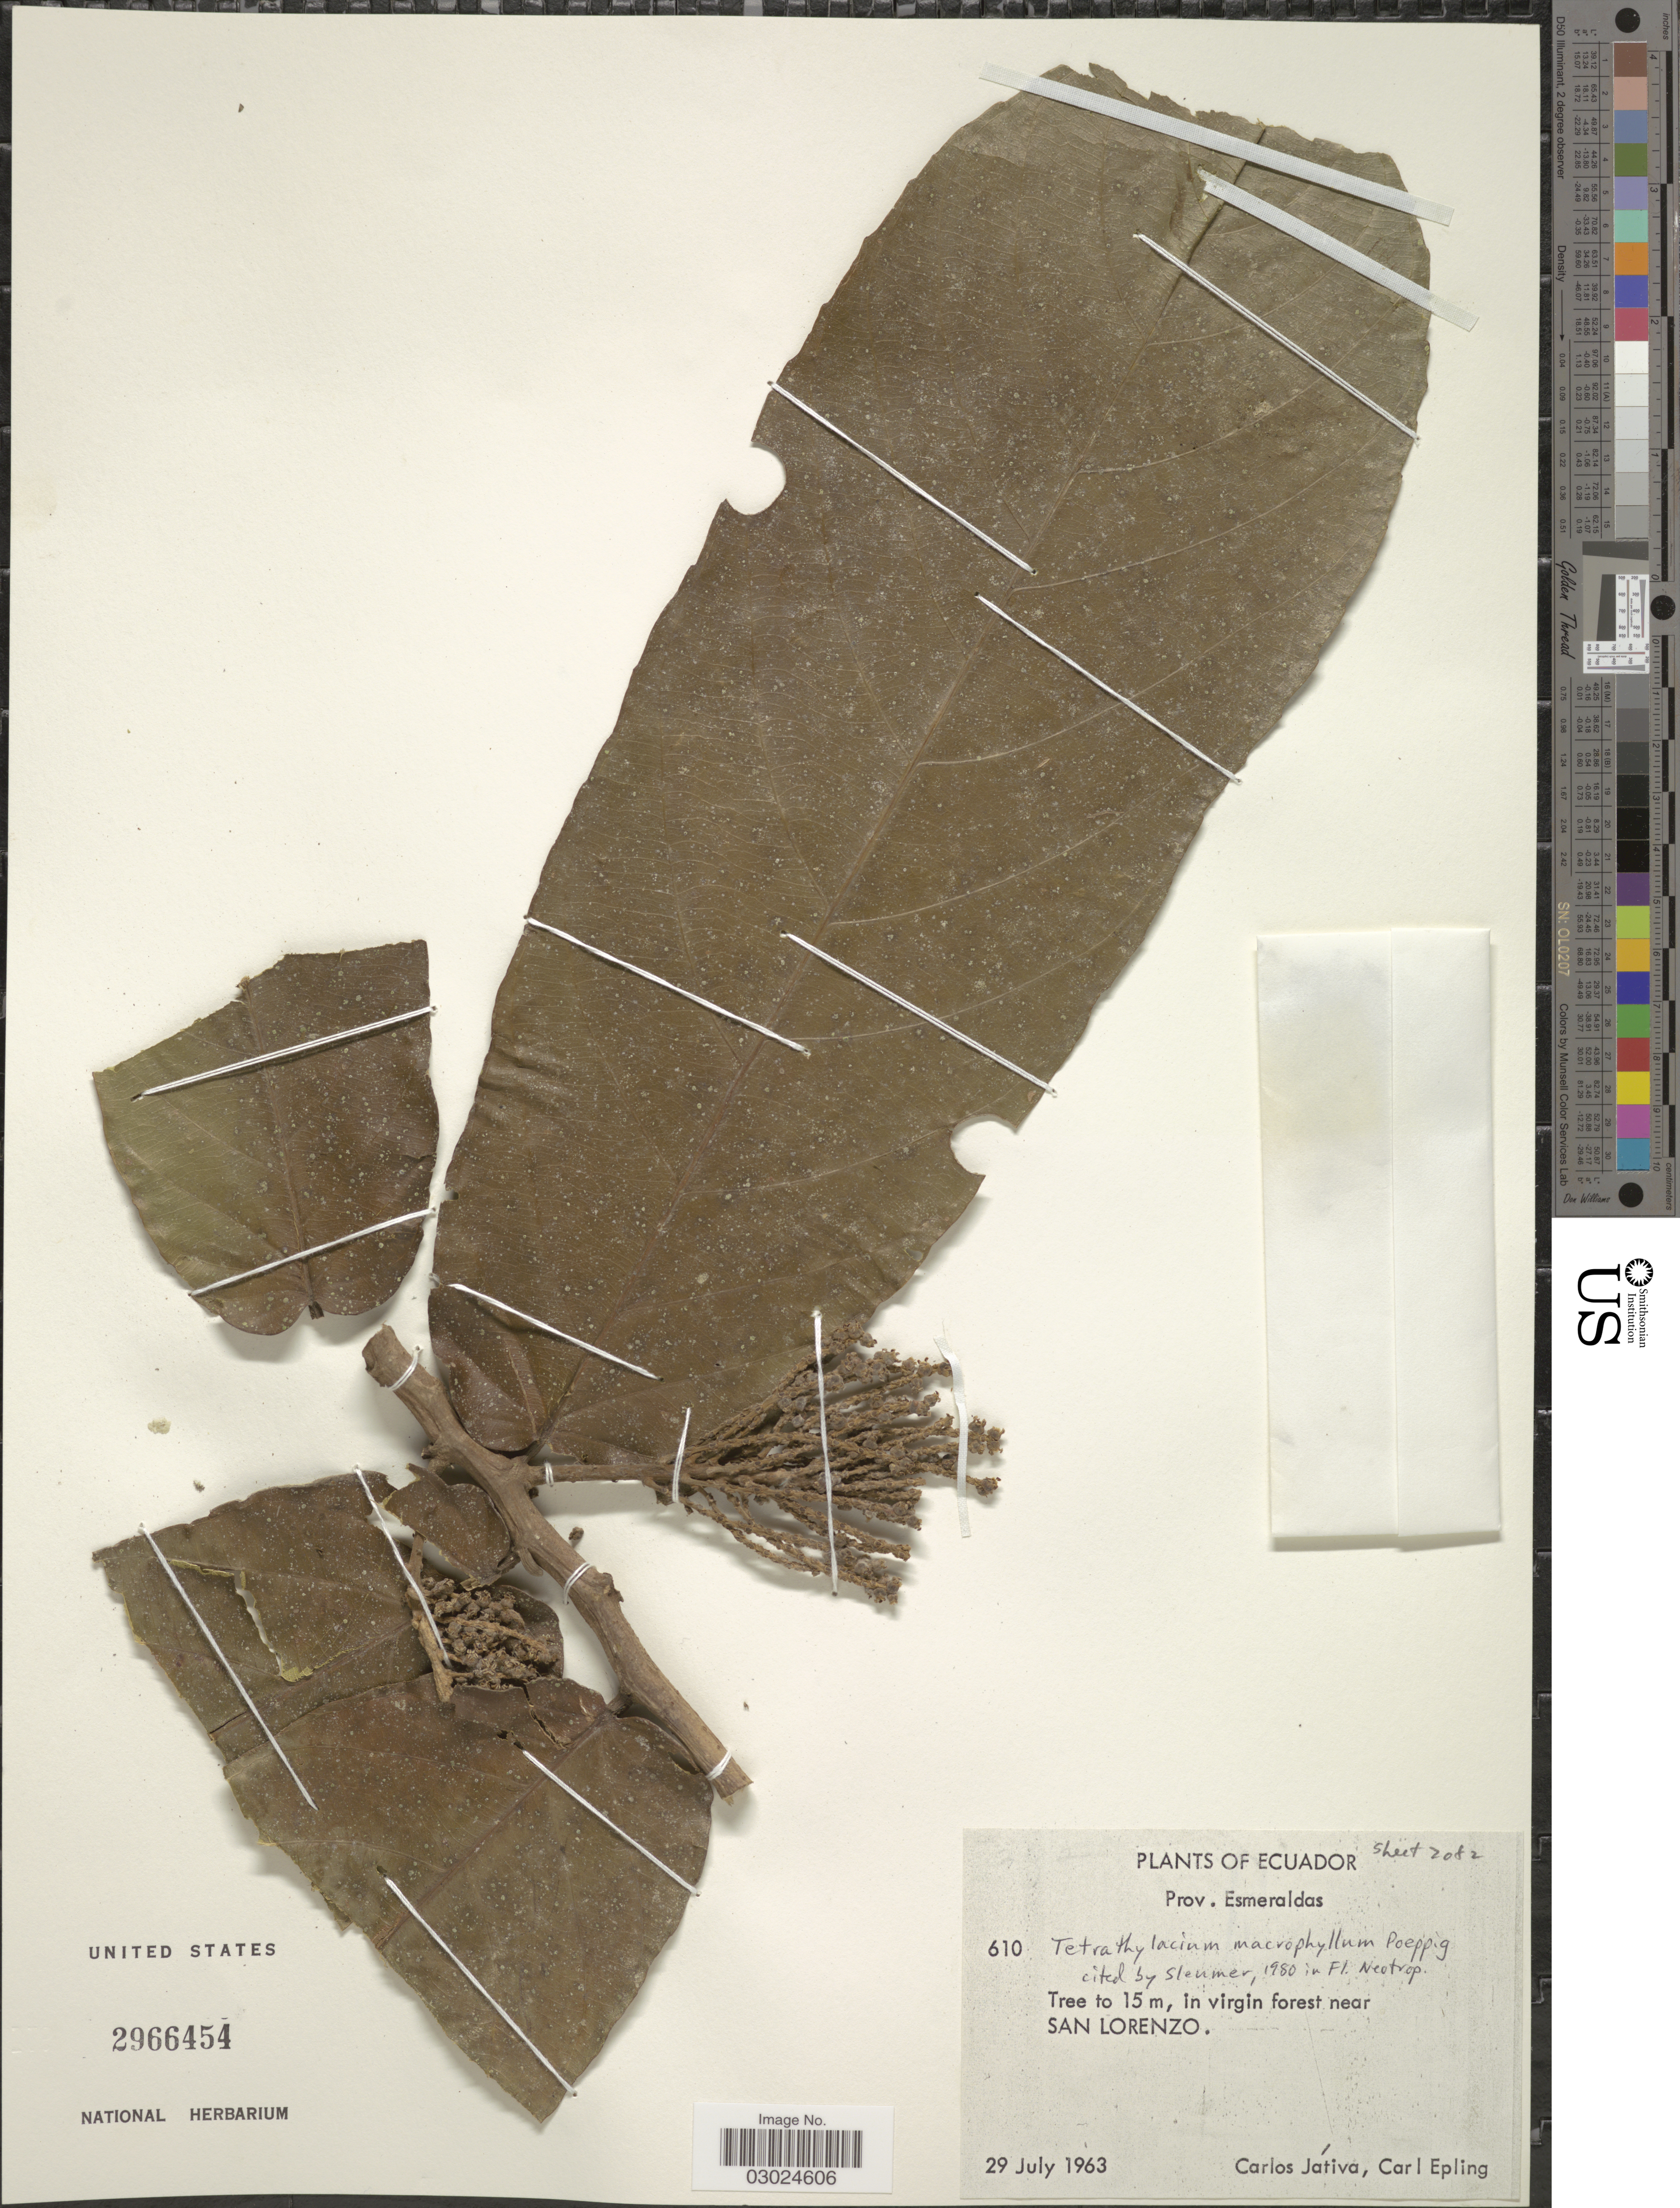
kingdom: Plantae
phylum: Tracheophyta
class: Magnoliopsida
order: Malpighiales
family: Salicaceae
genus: Tetrathylacium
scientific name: Tetrathylacium macrophyllum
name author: Poepp.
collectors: C. D. Játiva & C. C. Epling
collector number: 610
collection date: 1963-07-29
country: Ecuador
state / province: Esmeraldas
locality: Near San Lorenzo.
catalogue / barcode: US 2966454